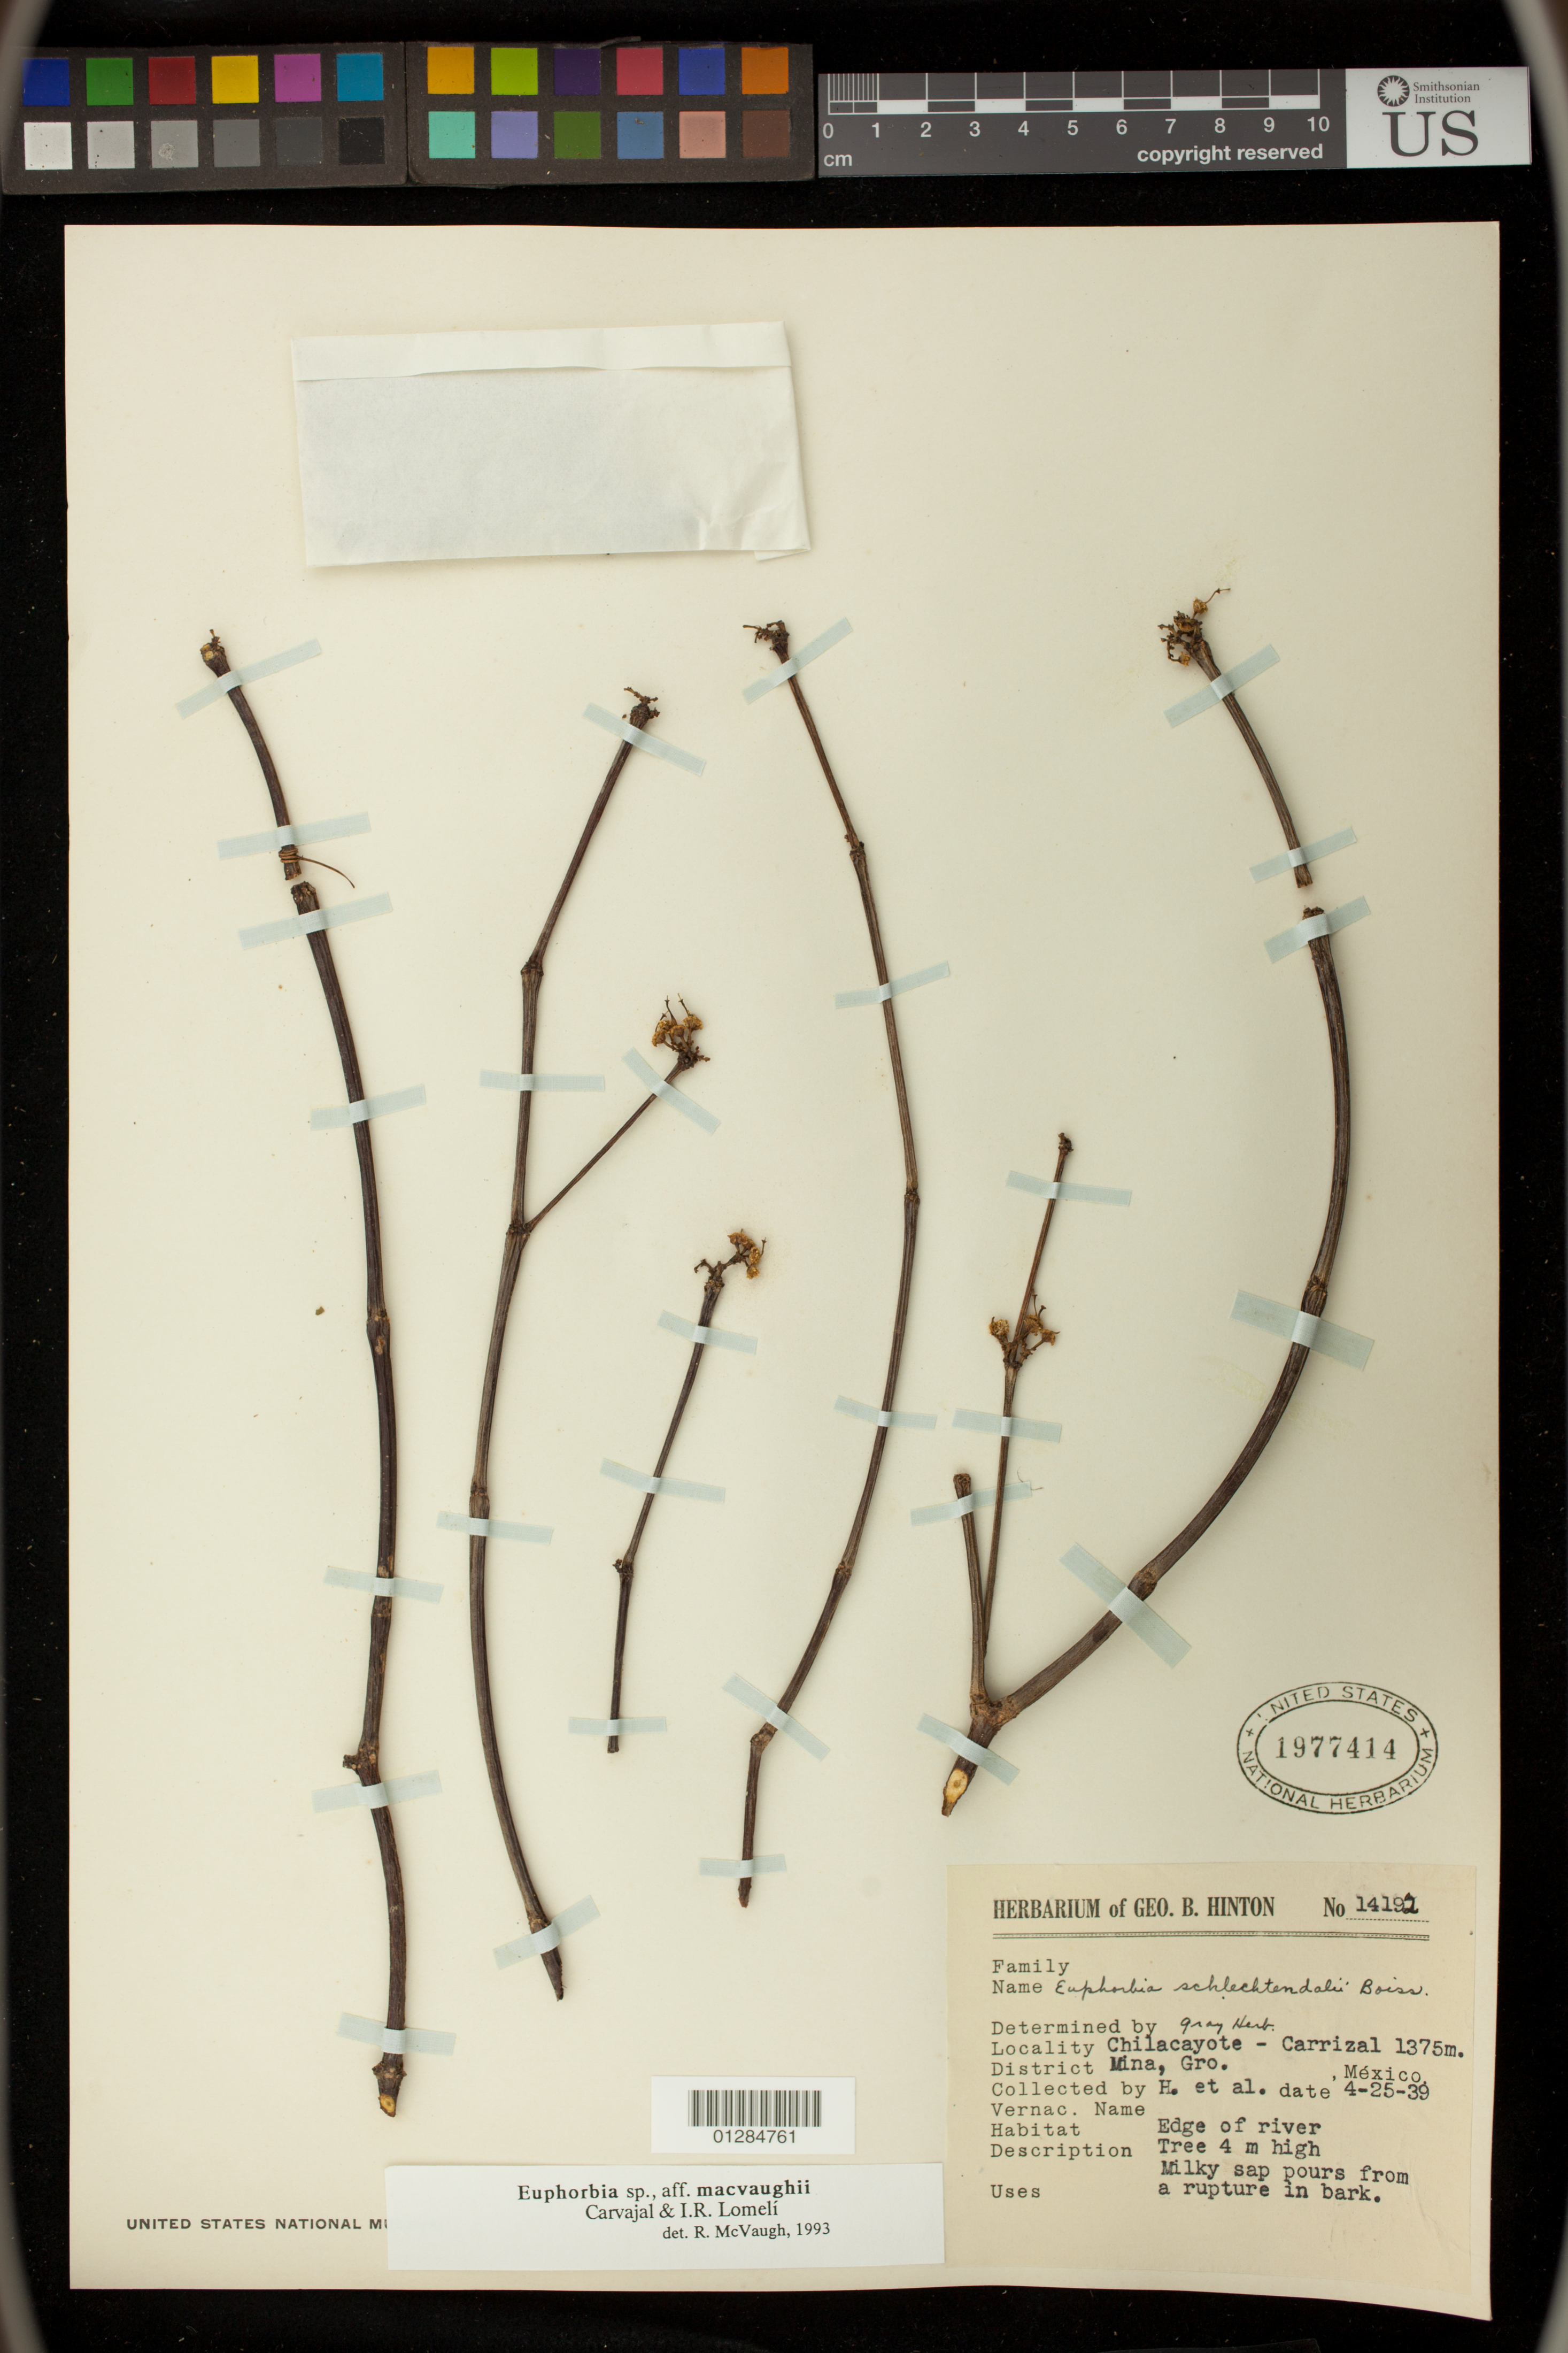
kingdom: Plantae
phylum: Tracheophyta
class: Magnoliopsida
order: Malpighiales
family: Euphorbiaceae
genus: Euphorbia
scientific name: Euphorbia sp.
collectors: G. B. Hinton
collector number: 14192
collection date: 1939-04-25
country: Mexico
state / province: Guerrero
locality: Chilacayote - Carrizal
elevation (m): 1375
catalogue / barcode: US 1977414